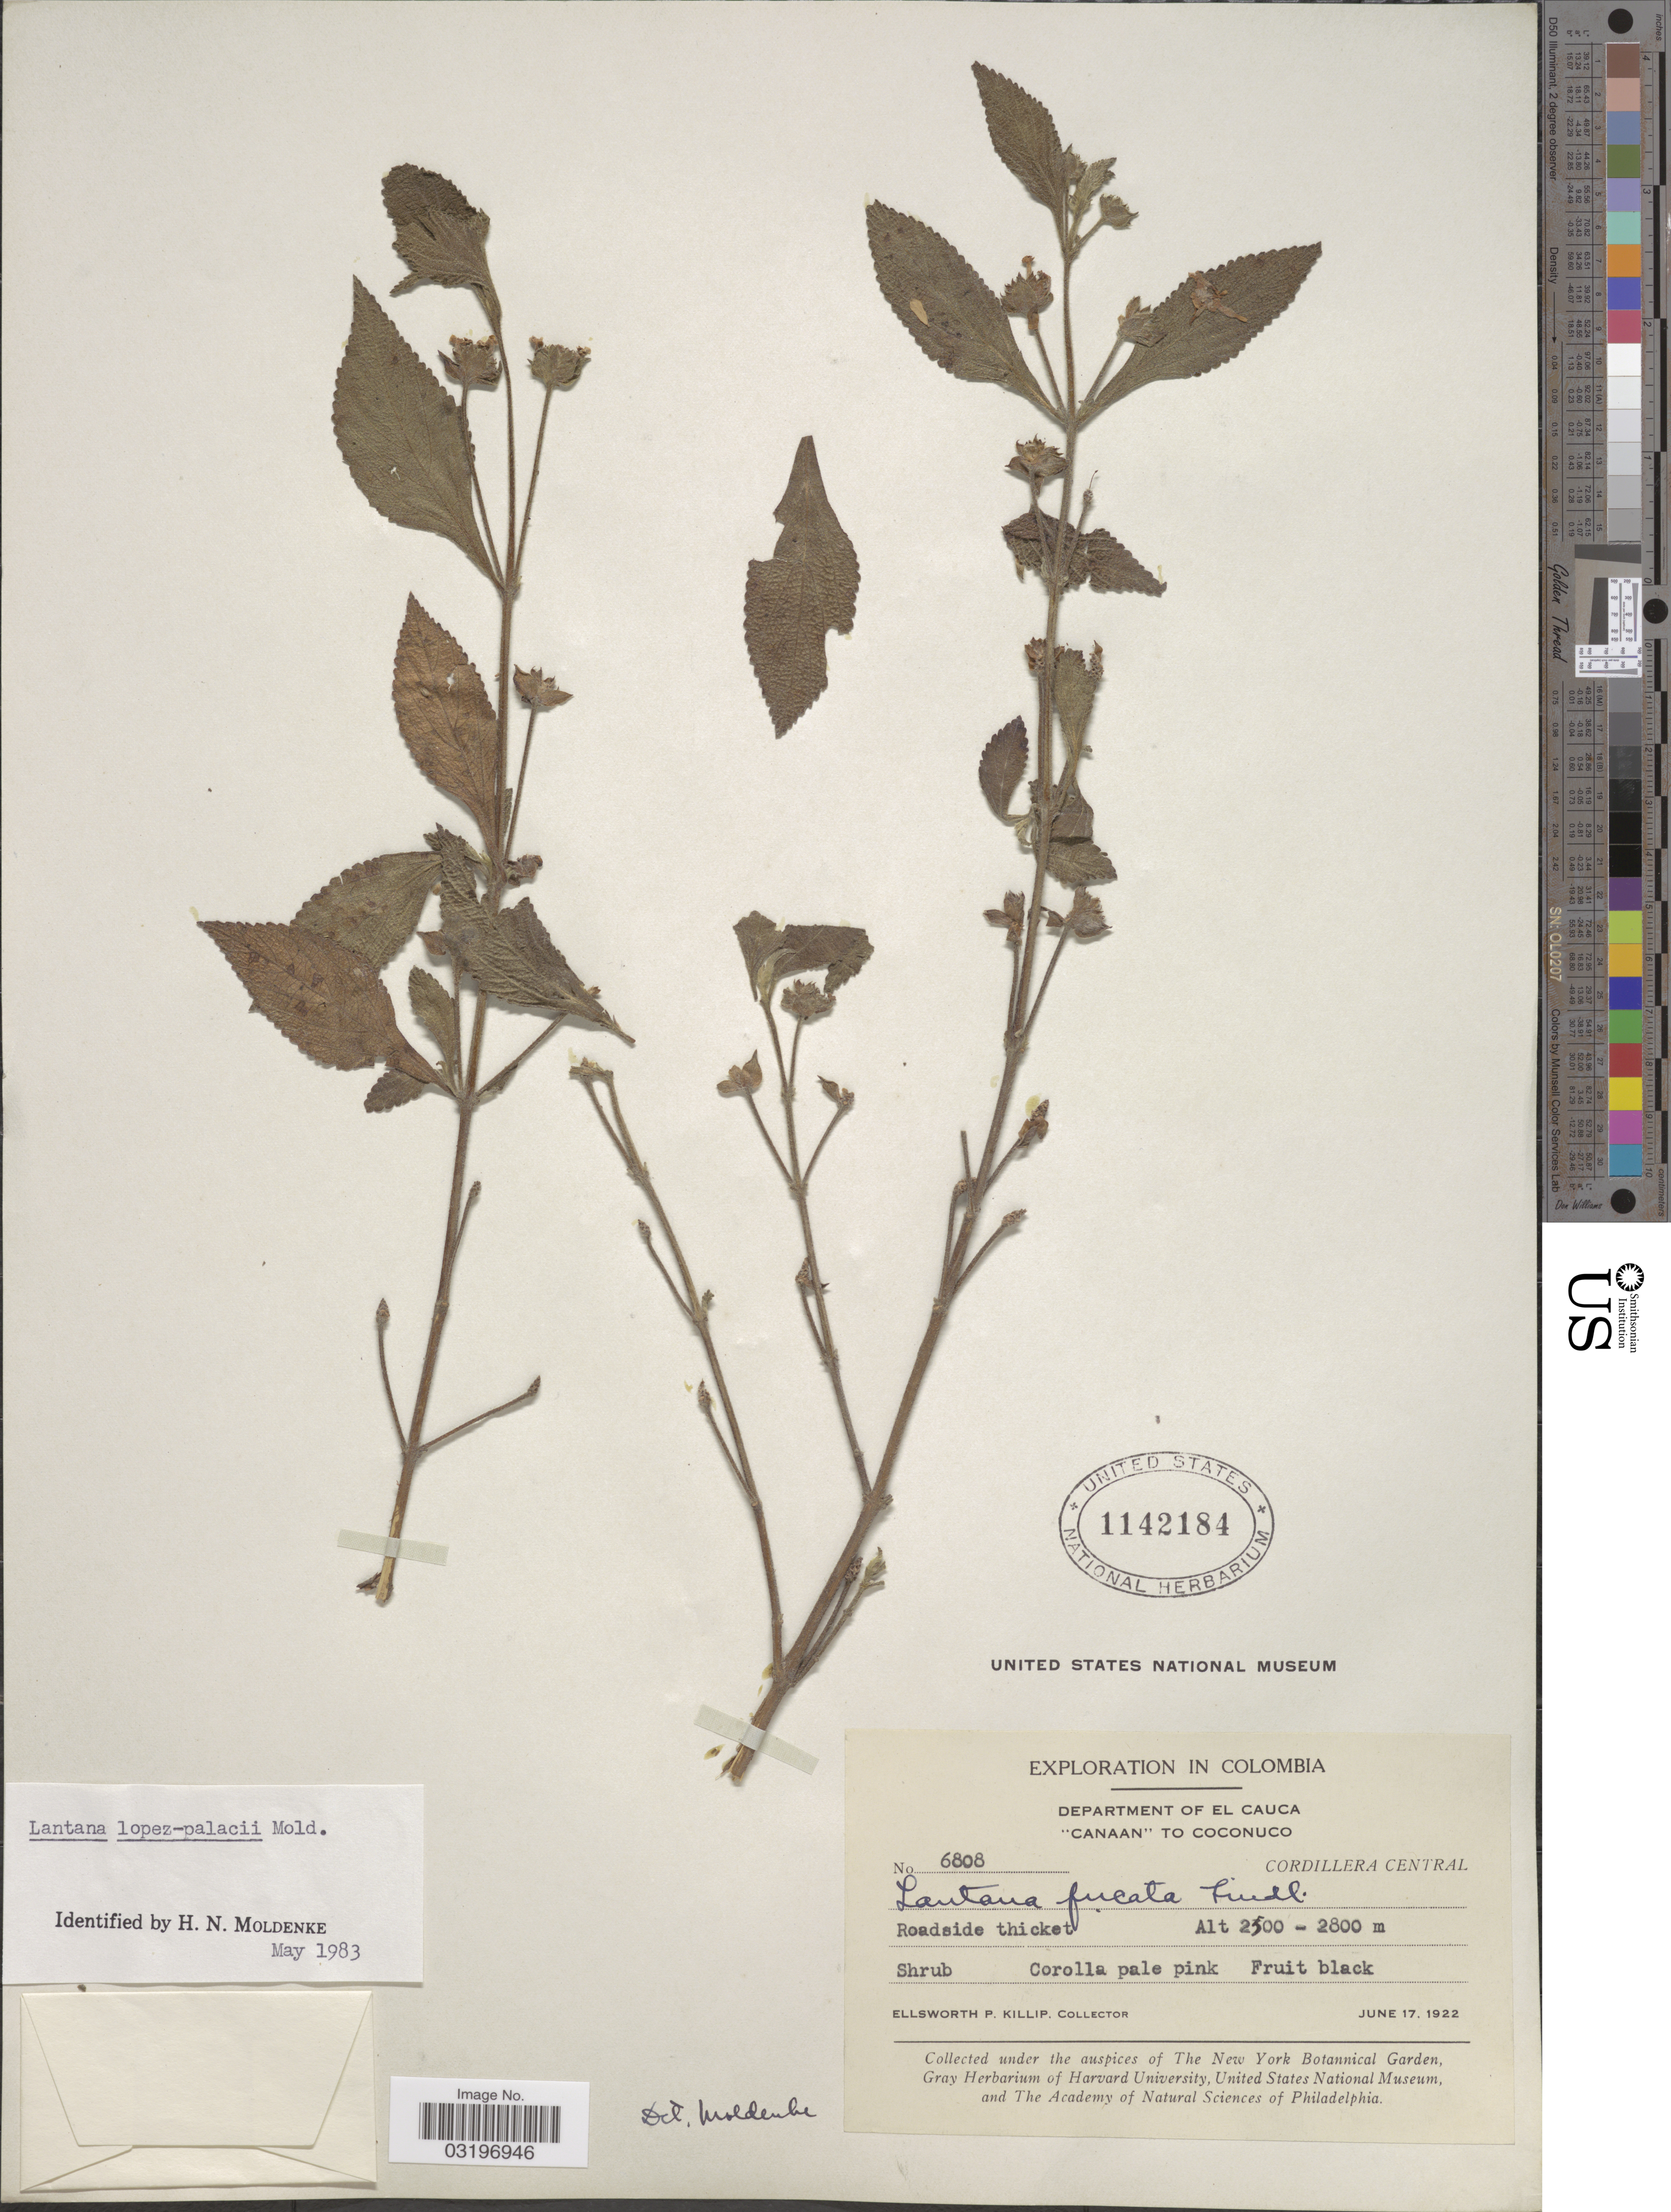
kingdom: Plantae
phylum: Tracheophyta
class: Magnoliopsida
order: Lamiales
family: Verbenaceae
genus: Lantana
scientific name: Lantana lopez-palacii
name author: Moldenke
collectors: E. P. Killip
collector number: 6808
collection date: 1922-06-17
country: Colombia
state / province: Cauca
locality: Department of El Cauca. "Canaan" to Coconuco. Cordillera Central.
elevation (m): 2500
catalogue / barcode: US 1142184